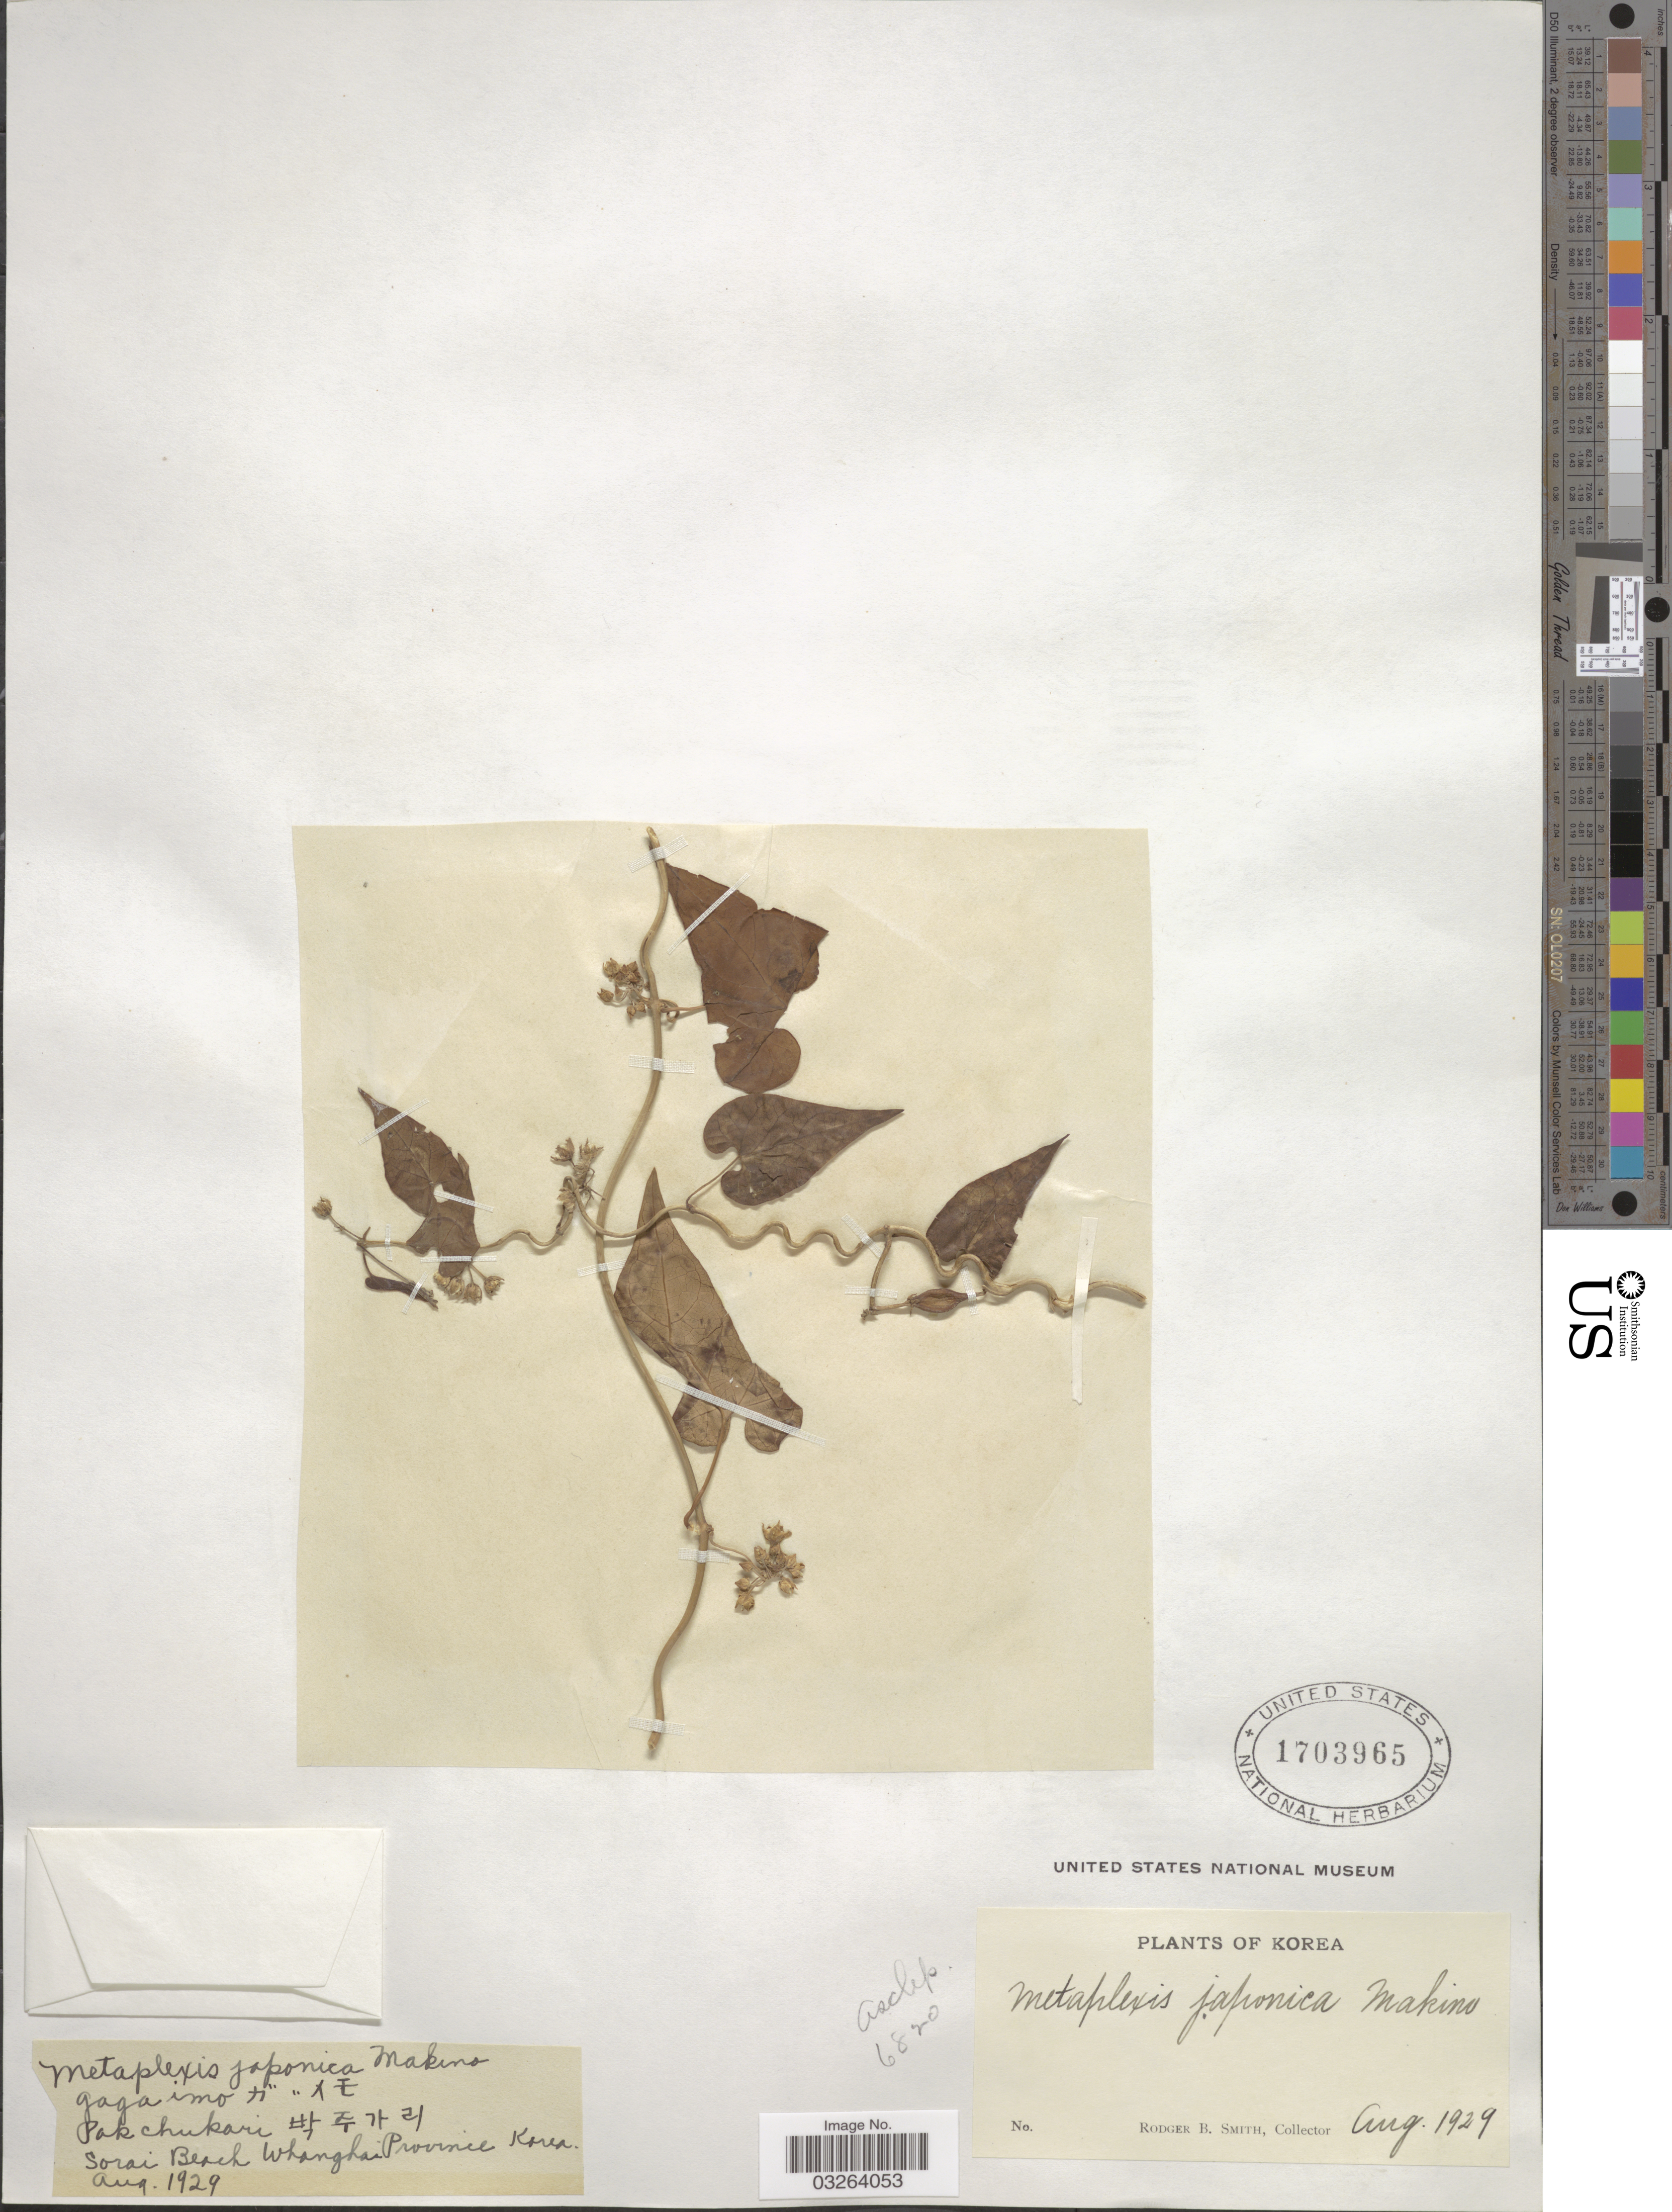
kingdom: Plantae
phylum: Tracheophyta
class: Magnoliopsida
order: Gentianales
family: Apocynaceae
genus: Metaplexis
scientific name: Metaplexis japonica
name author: (Thunb.) Makino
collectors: R. B. Smith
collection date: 1929-08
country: North Korea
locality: Sorai Beach Whanghai Province. Korea.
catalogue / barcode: US 1703965